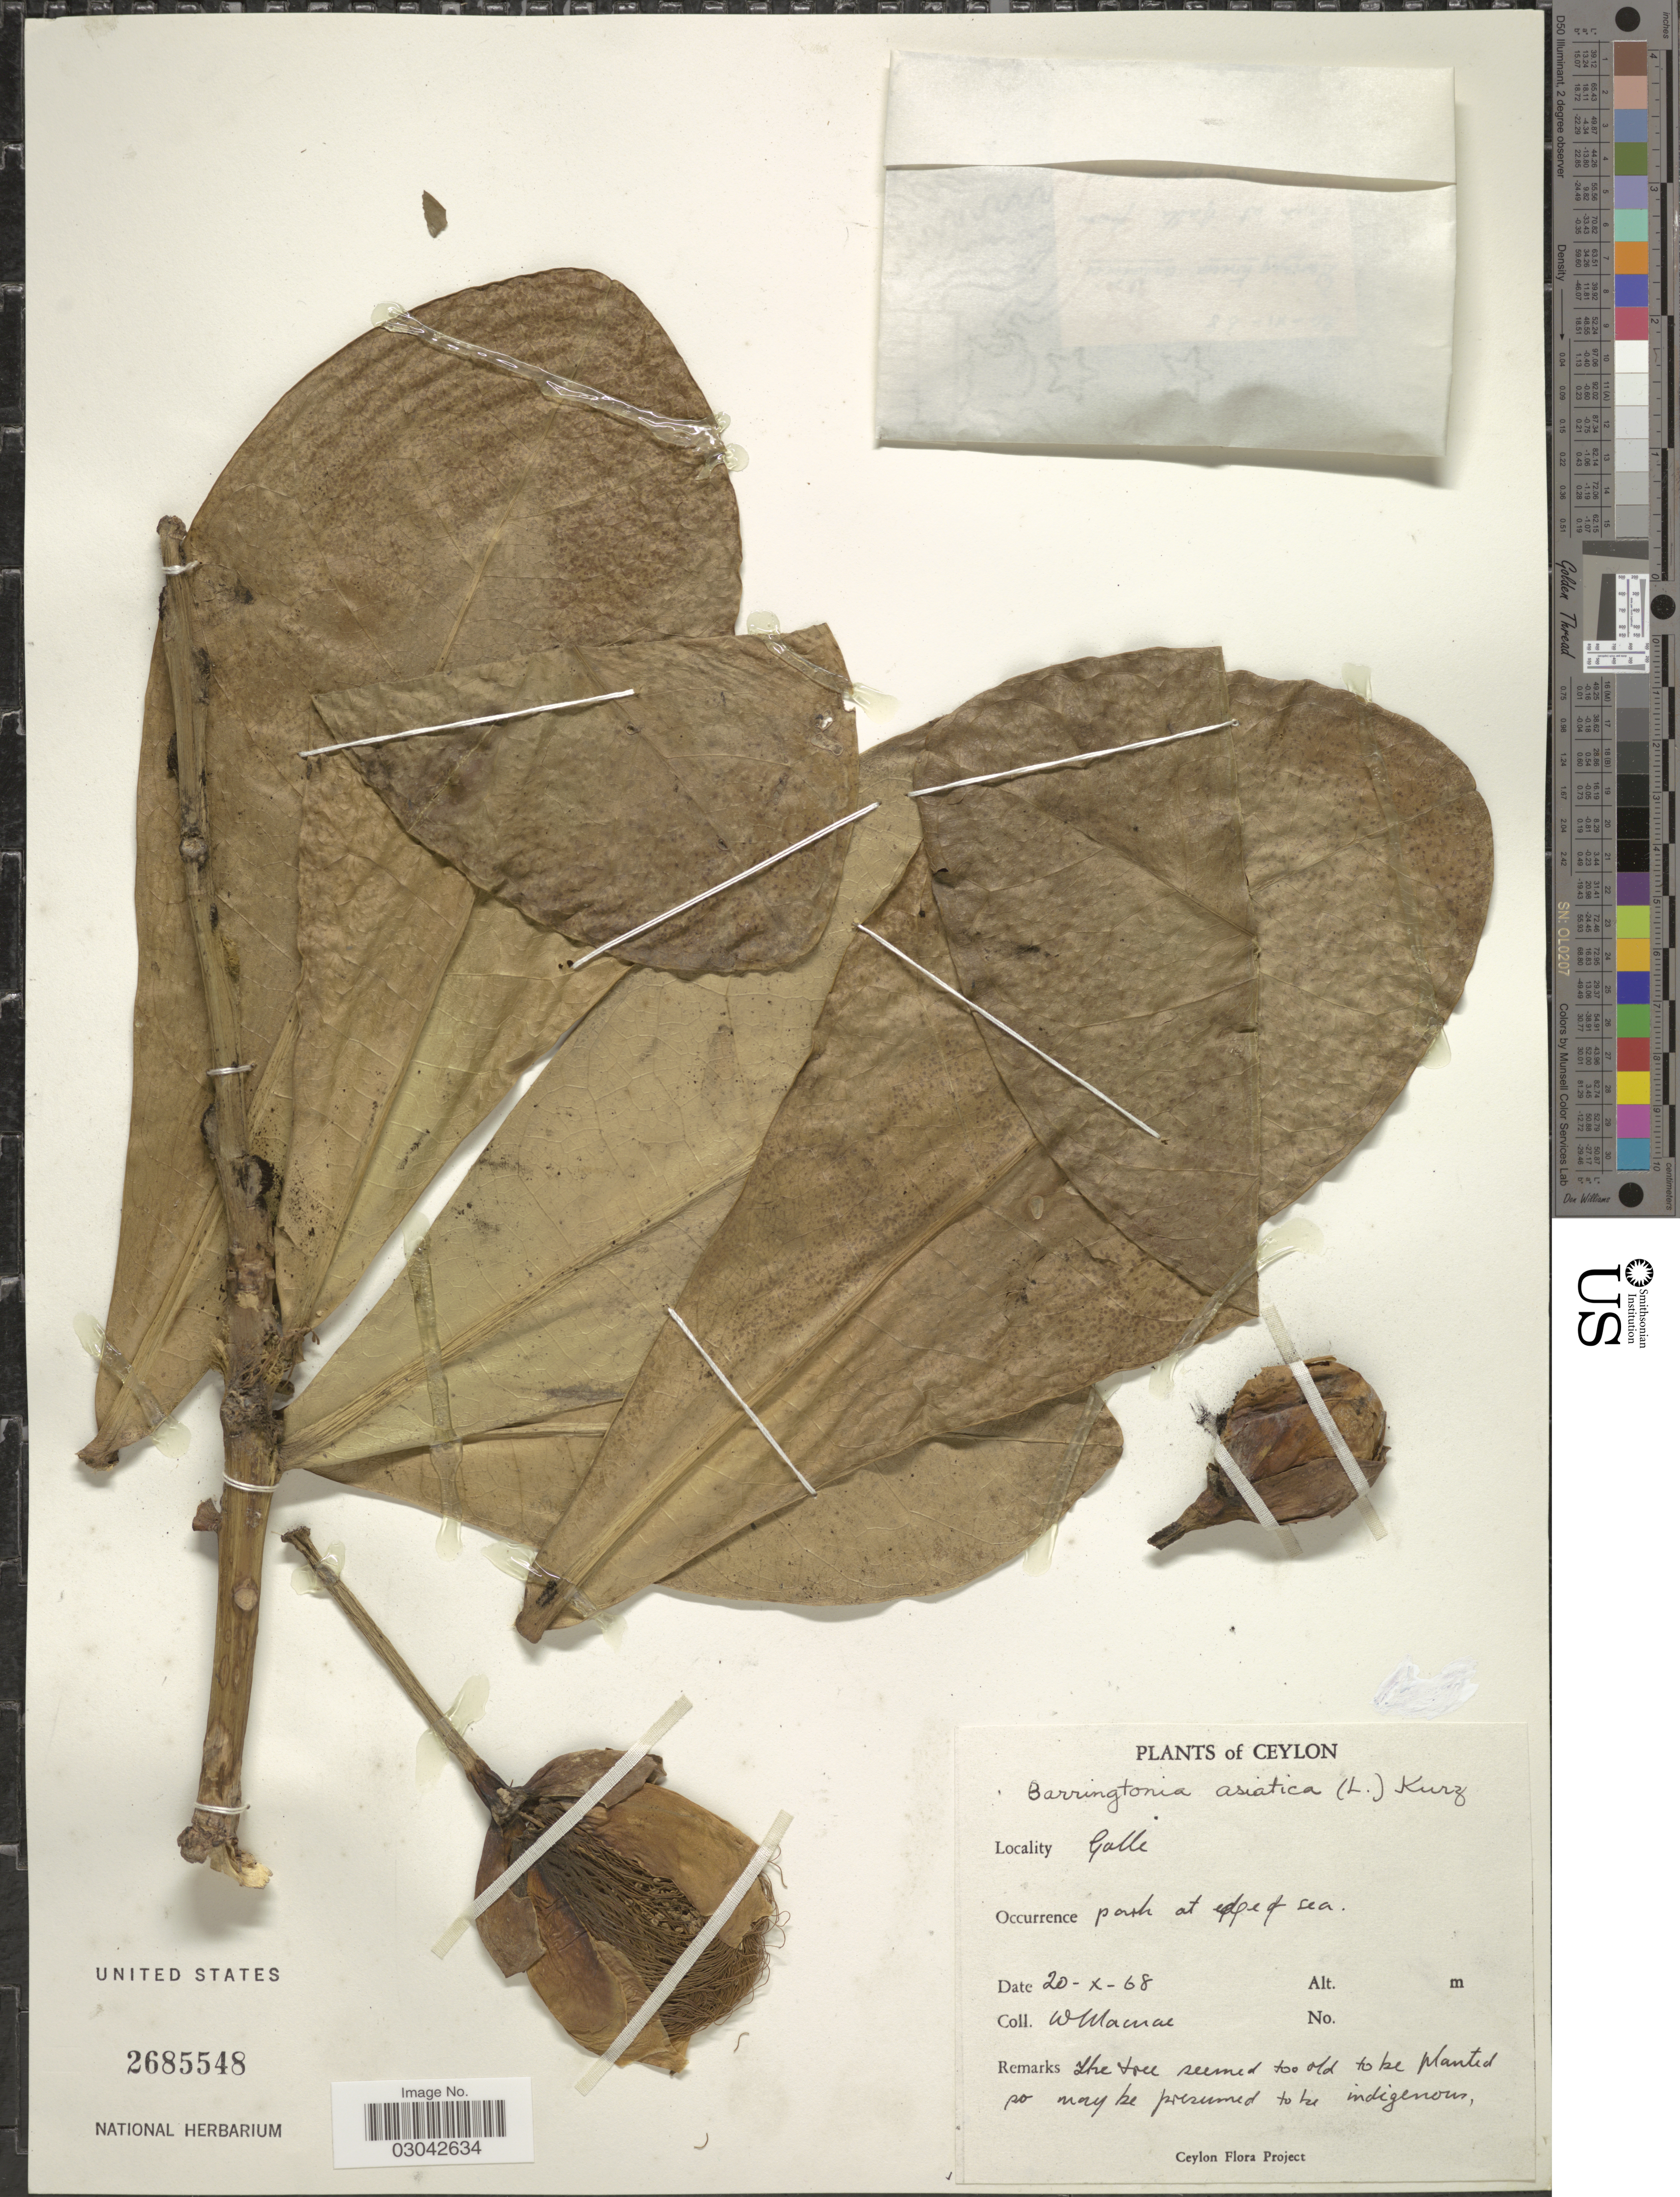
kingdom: Plantae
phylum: Tracheophyta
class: Magnoliopsida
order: Ericales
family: Lecythidaceae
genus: Barringtonia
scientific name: Barringtonia asiatica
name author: (L.) Kurz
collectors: W. Maurice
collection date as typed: Transcribed d/m/y: 20/10/68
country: Sri Lanka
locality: Ceylon. Galle.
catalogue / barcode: US 2685548